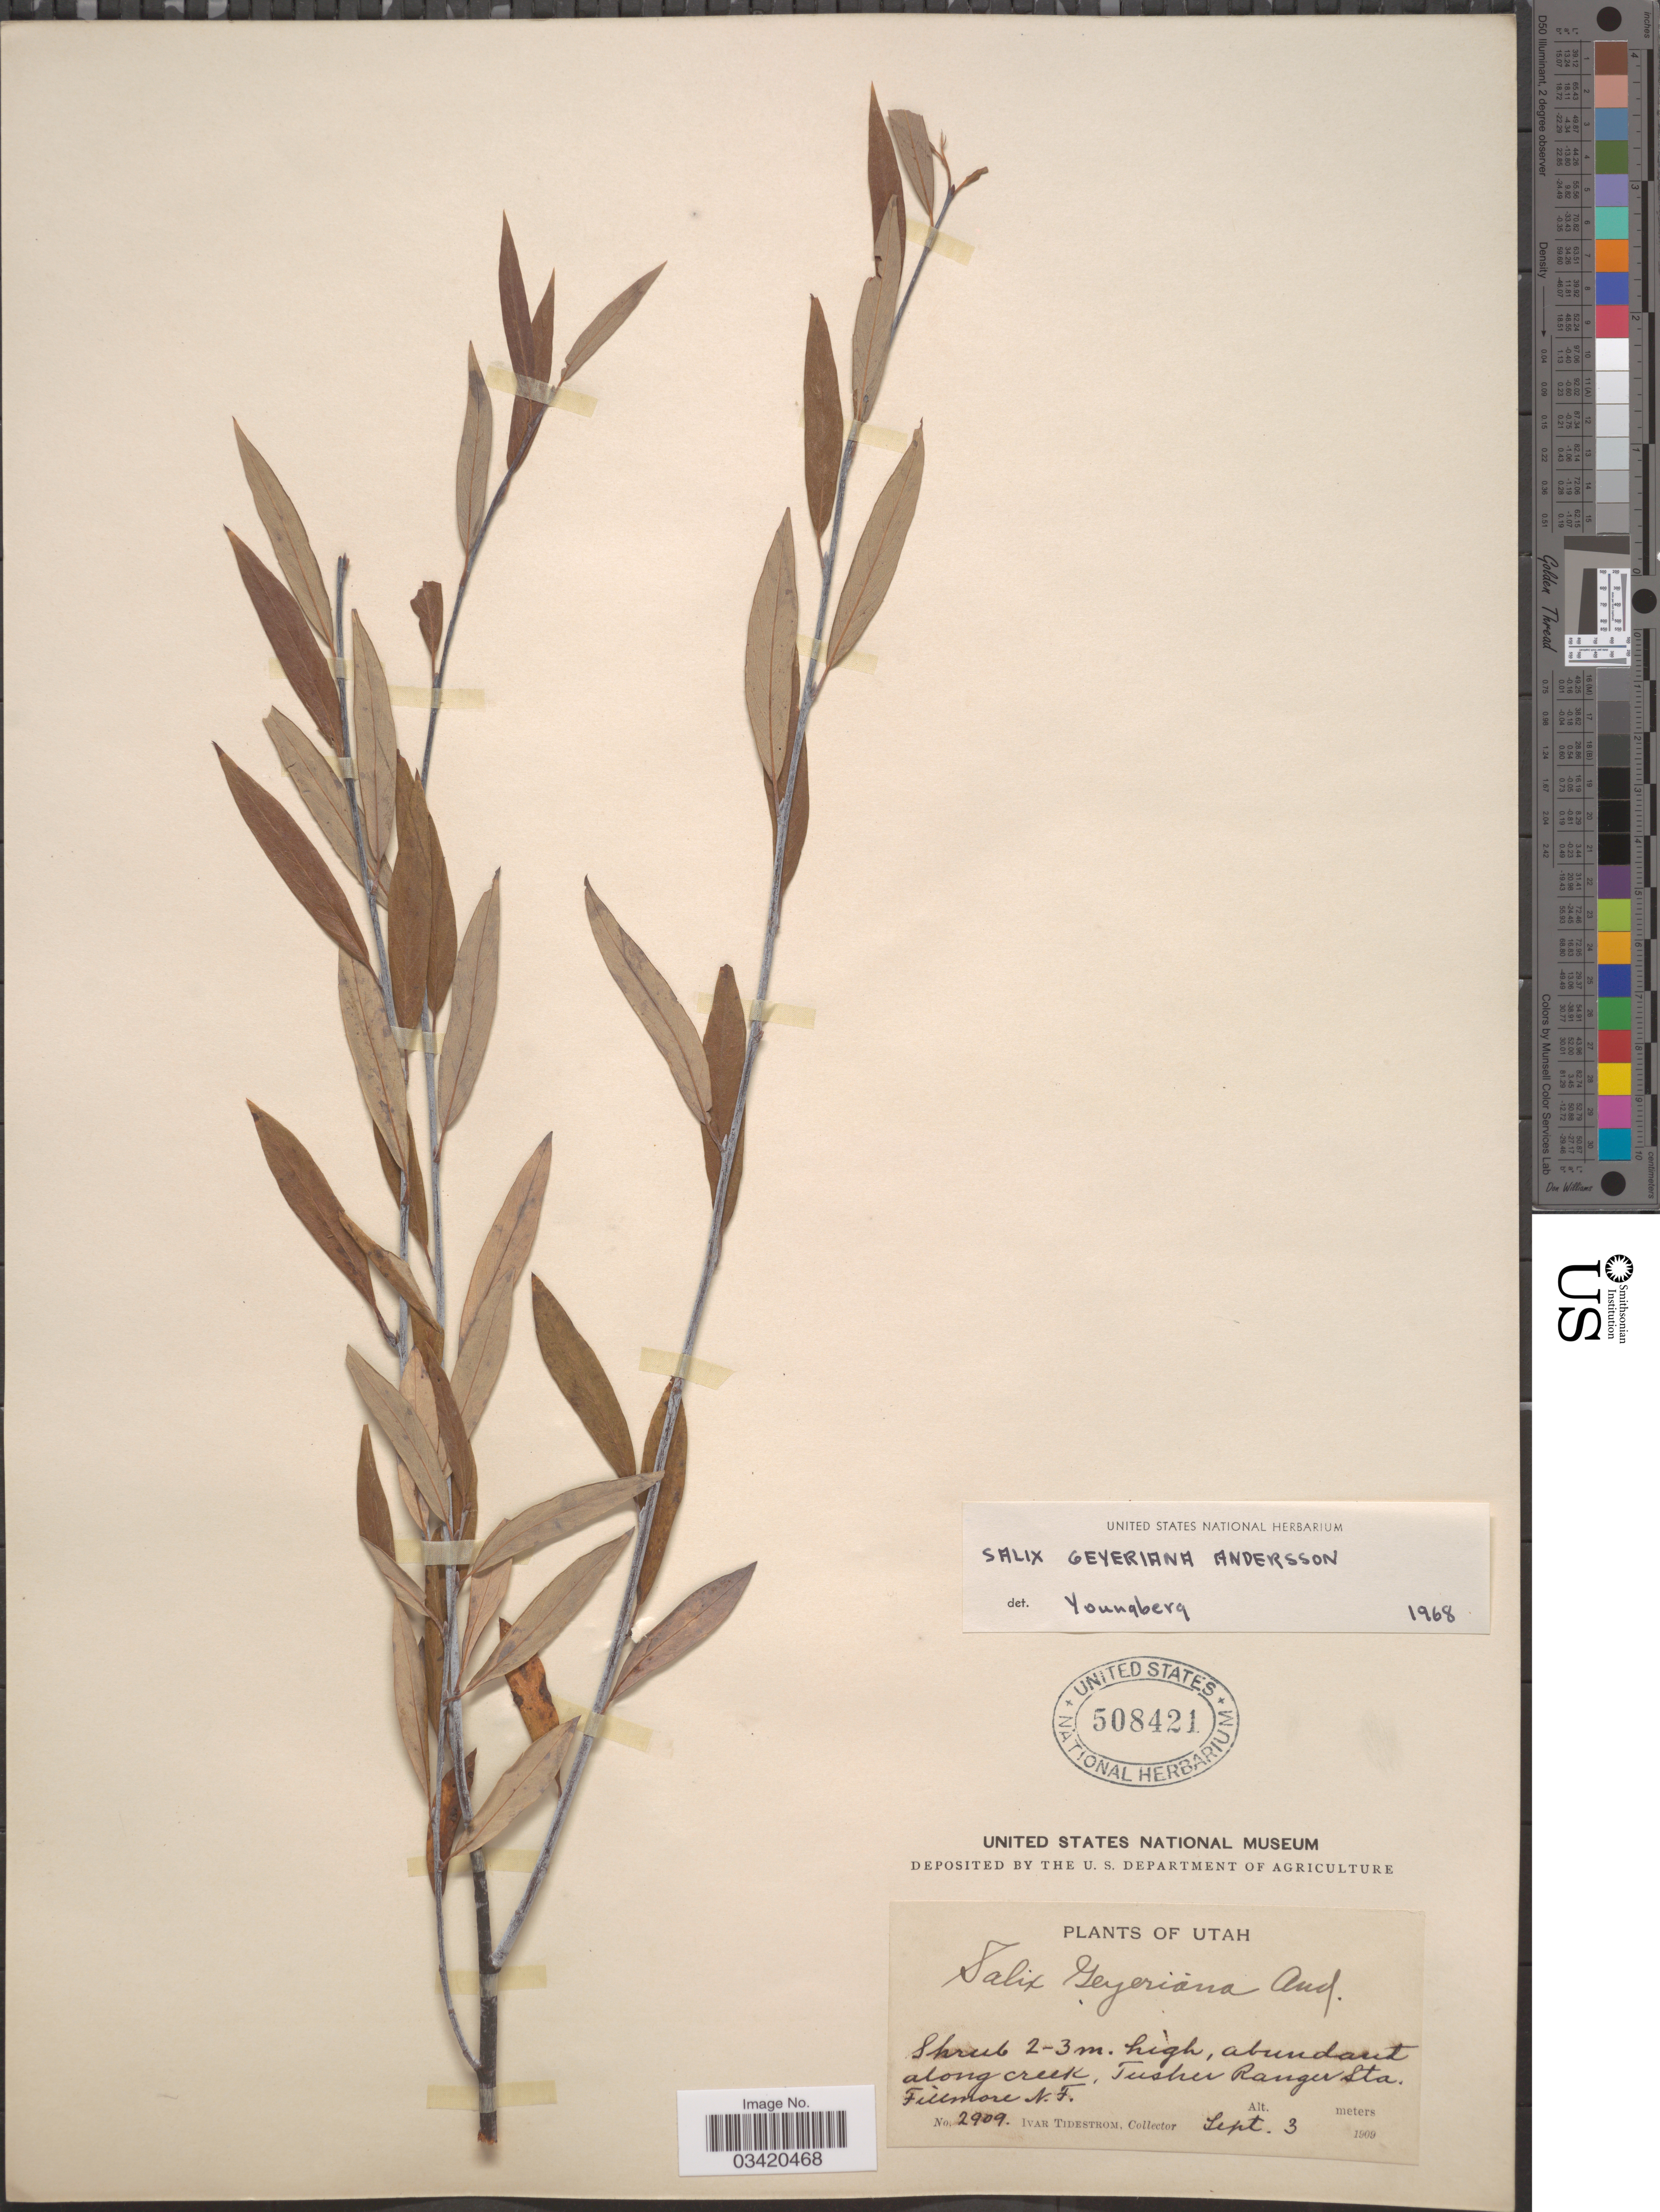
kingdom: Plantae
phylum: Tracheophyta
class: Magnoliopsida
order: Malpighiales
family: Salicaceae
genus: Salix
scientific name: Salix geyeriana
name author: Andersson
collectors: I. F. Tidestrom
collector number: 2909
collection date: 1909-09-03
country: United States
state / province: Utah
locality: Tusher Ranger Sta. Fillmore N. F.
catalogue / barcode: US 508421